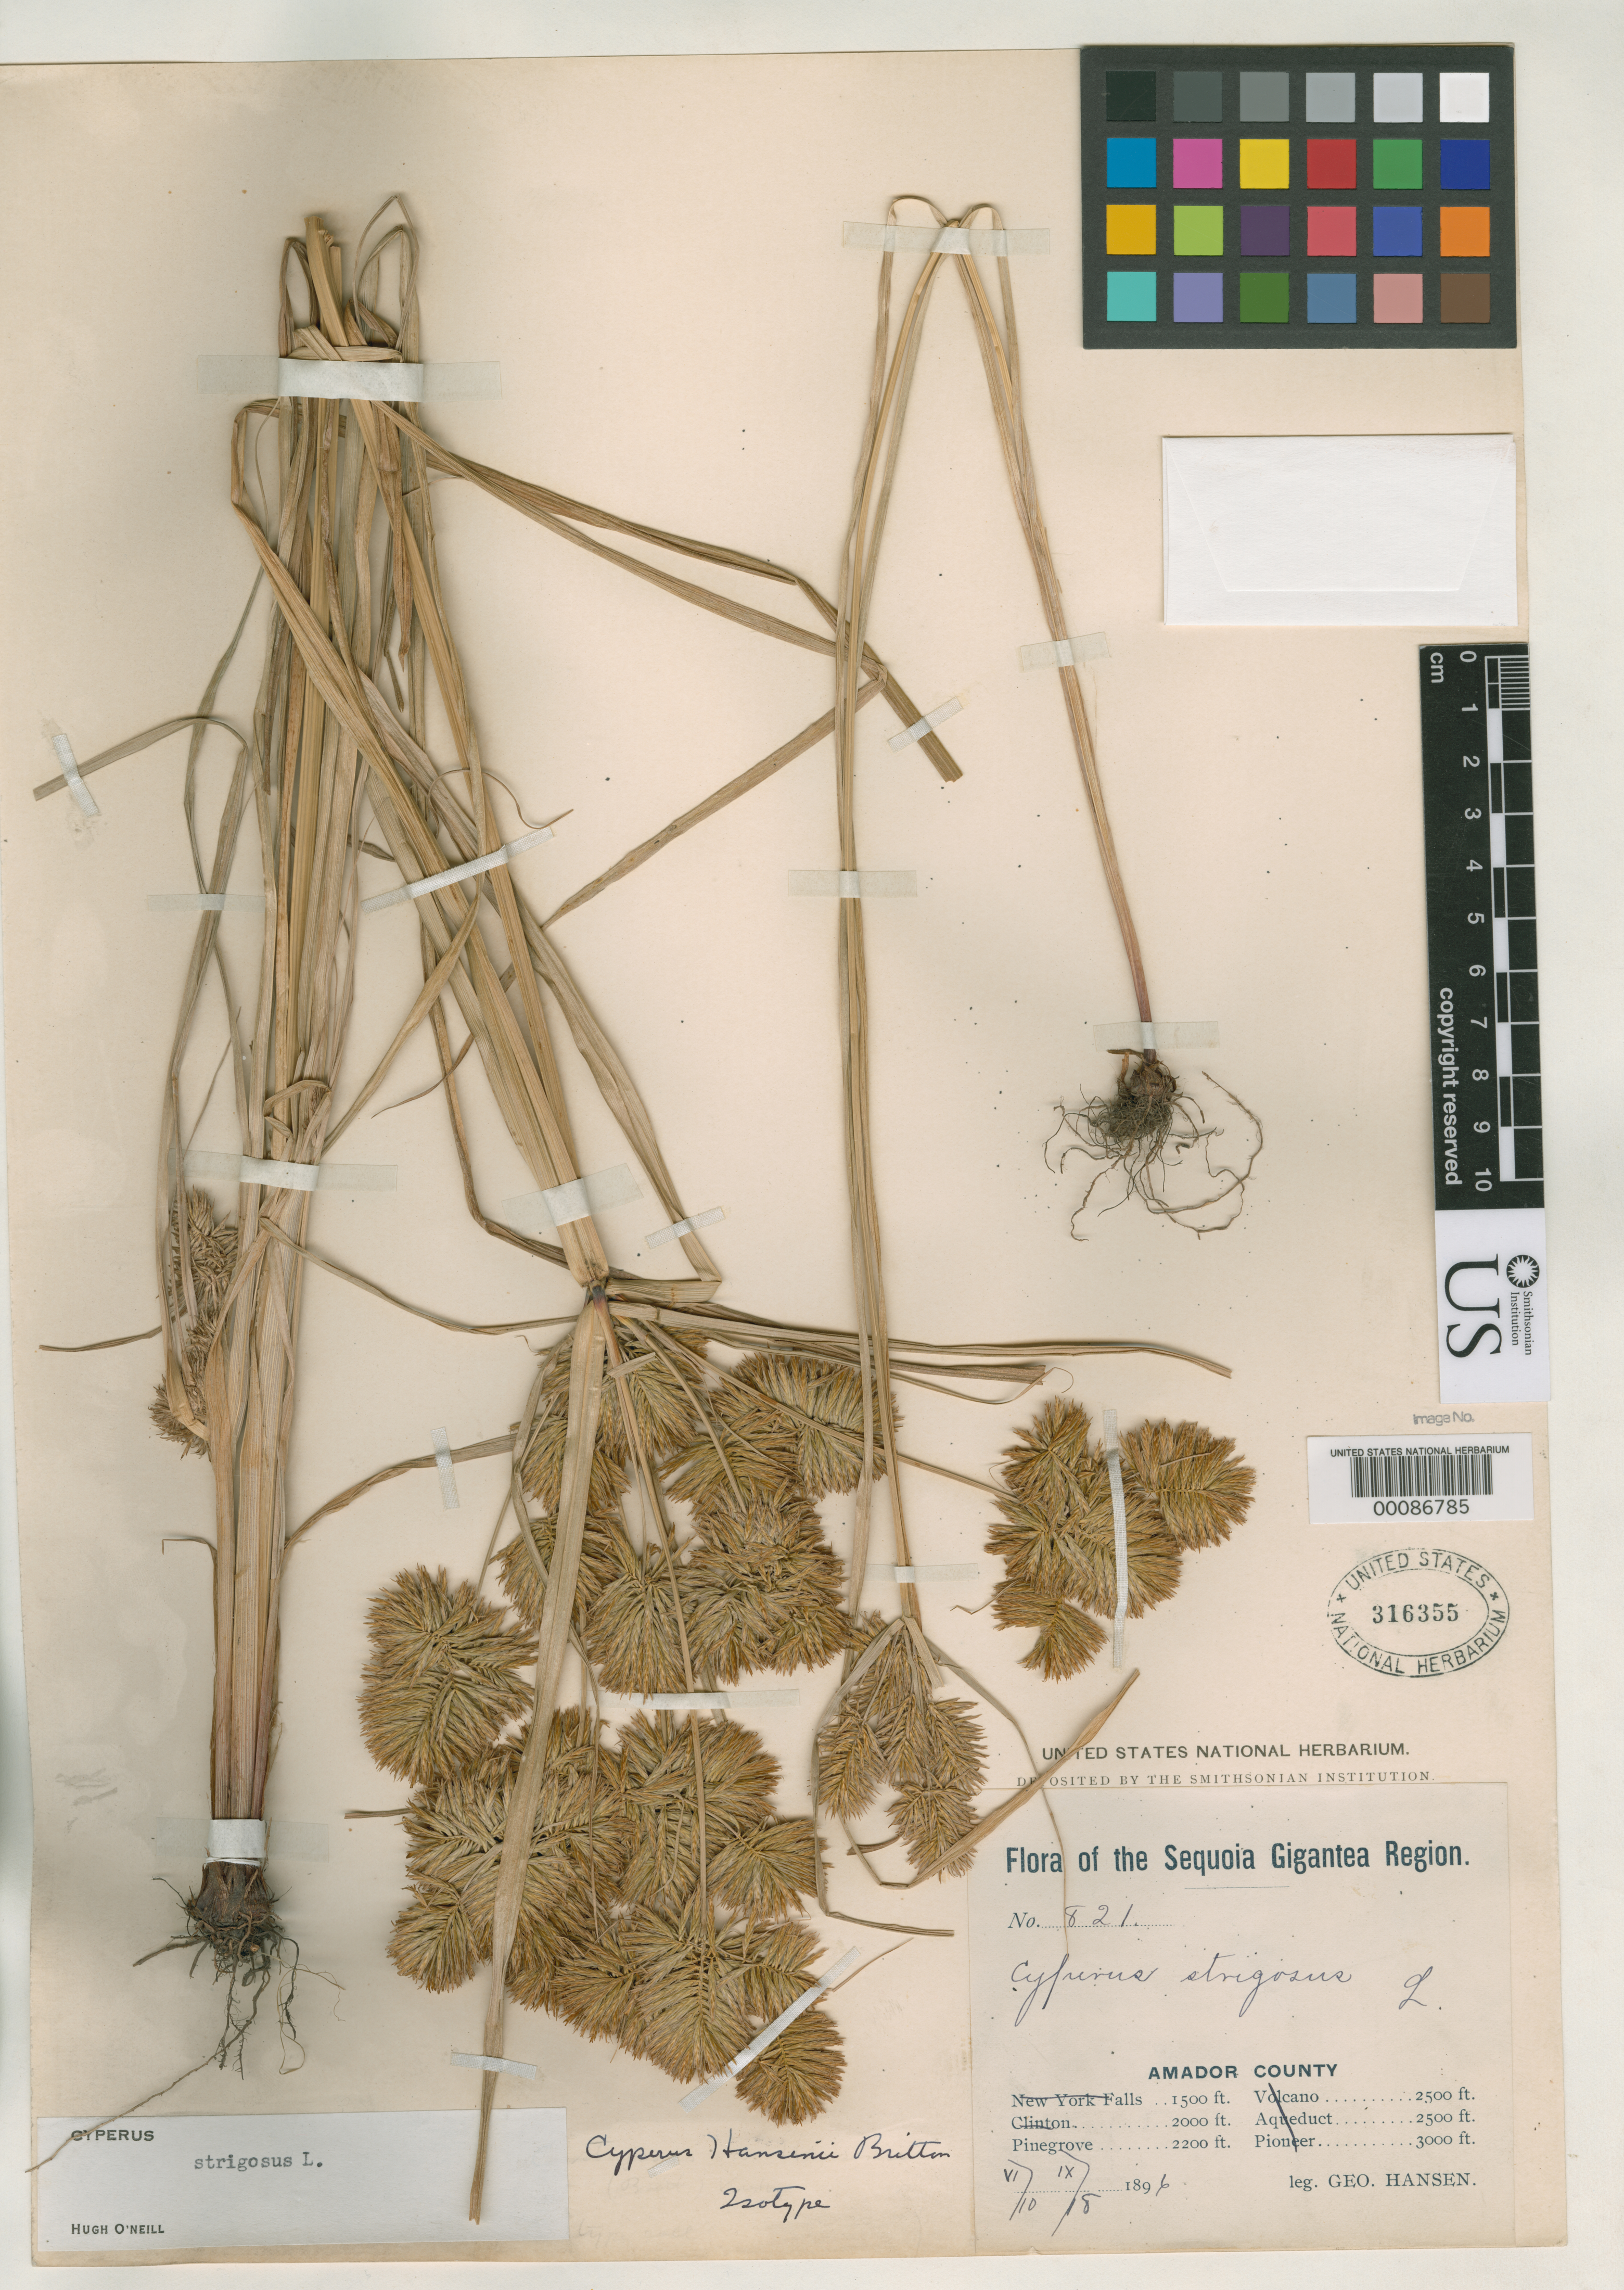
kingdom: Plantae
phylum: Tracheophyta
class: Liliopsida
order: Poales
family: Cyperaceae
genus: Cyperus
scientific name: Cyperus hansenii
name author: Britton in Abrams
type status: Isotype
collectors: G. Hansen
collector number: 821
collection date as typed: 1896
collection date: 1896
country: United States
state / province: California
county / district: Amador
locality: Pinegrove; alt. 2200 ft.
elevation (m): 671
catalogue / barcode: US 316355